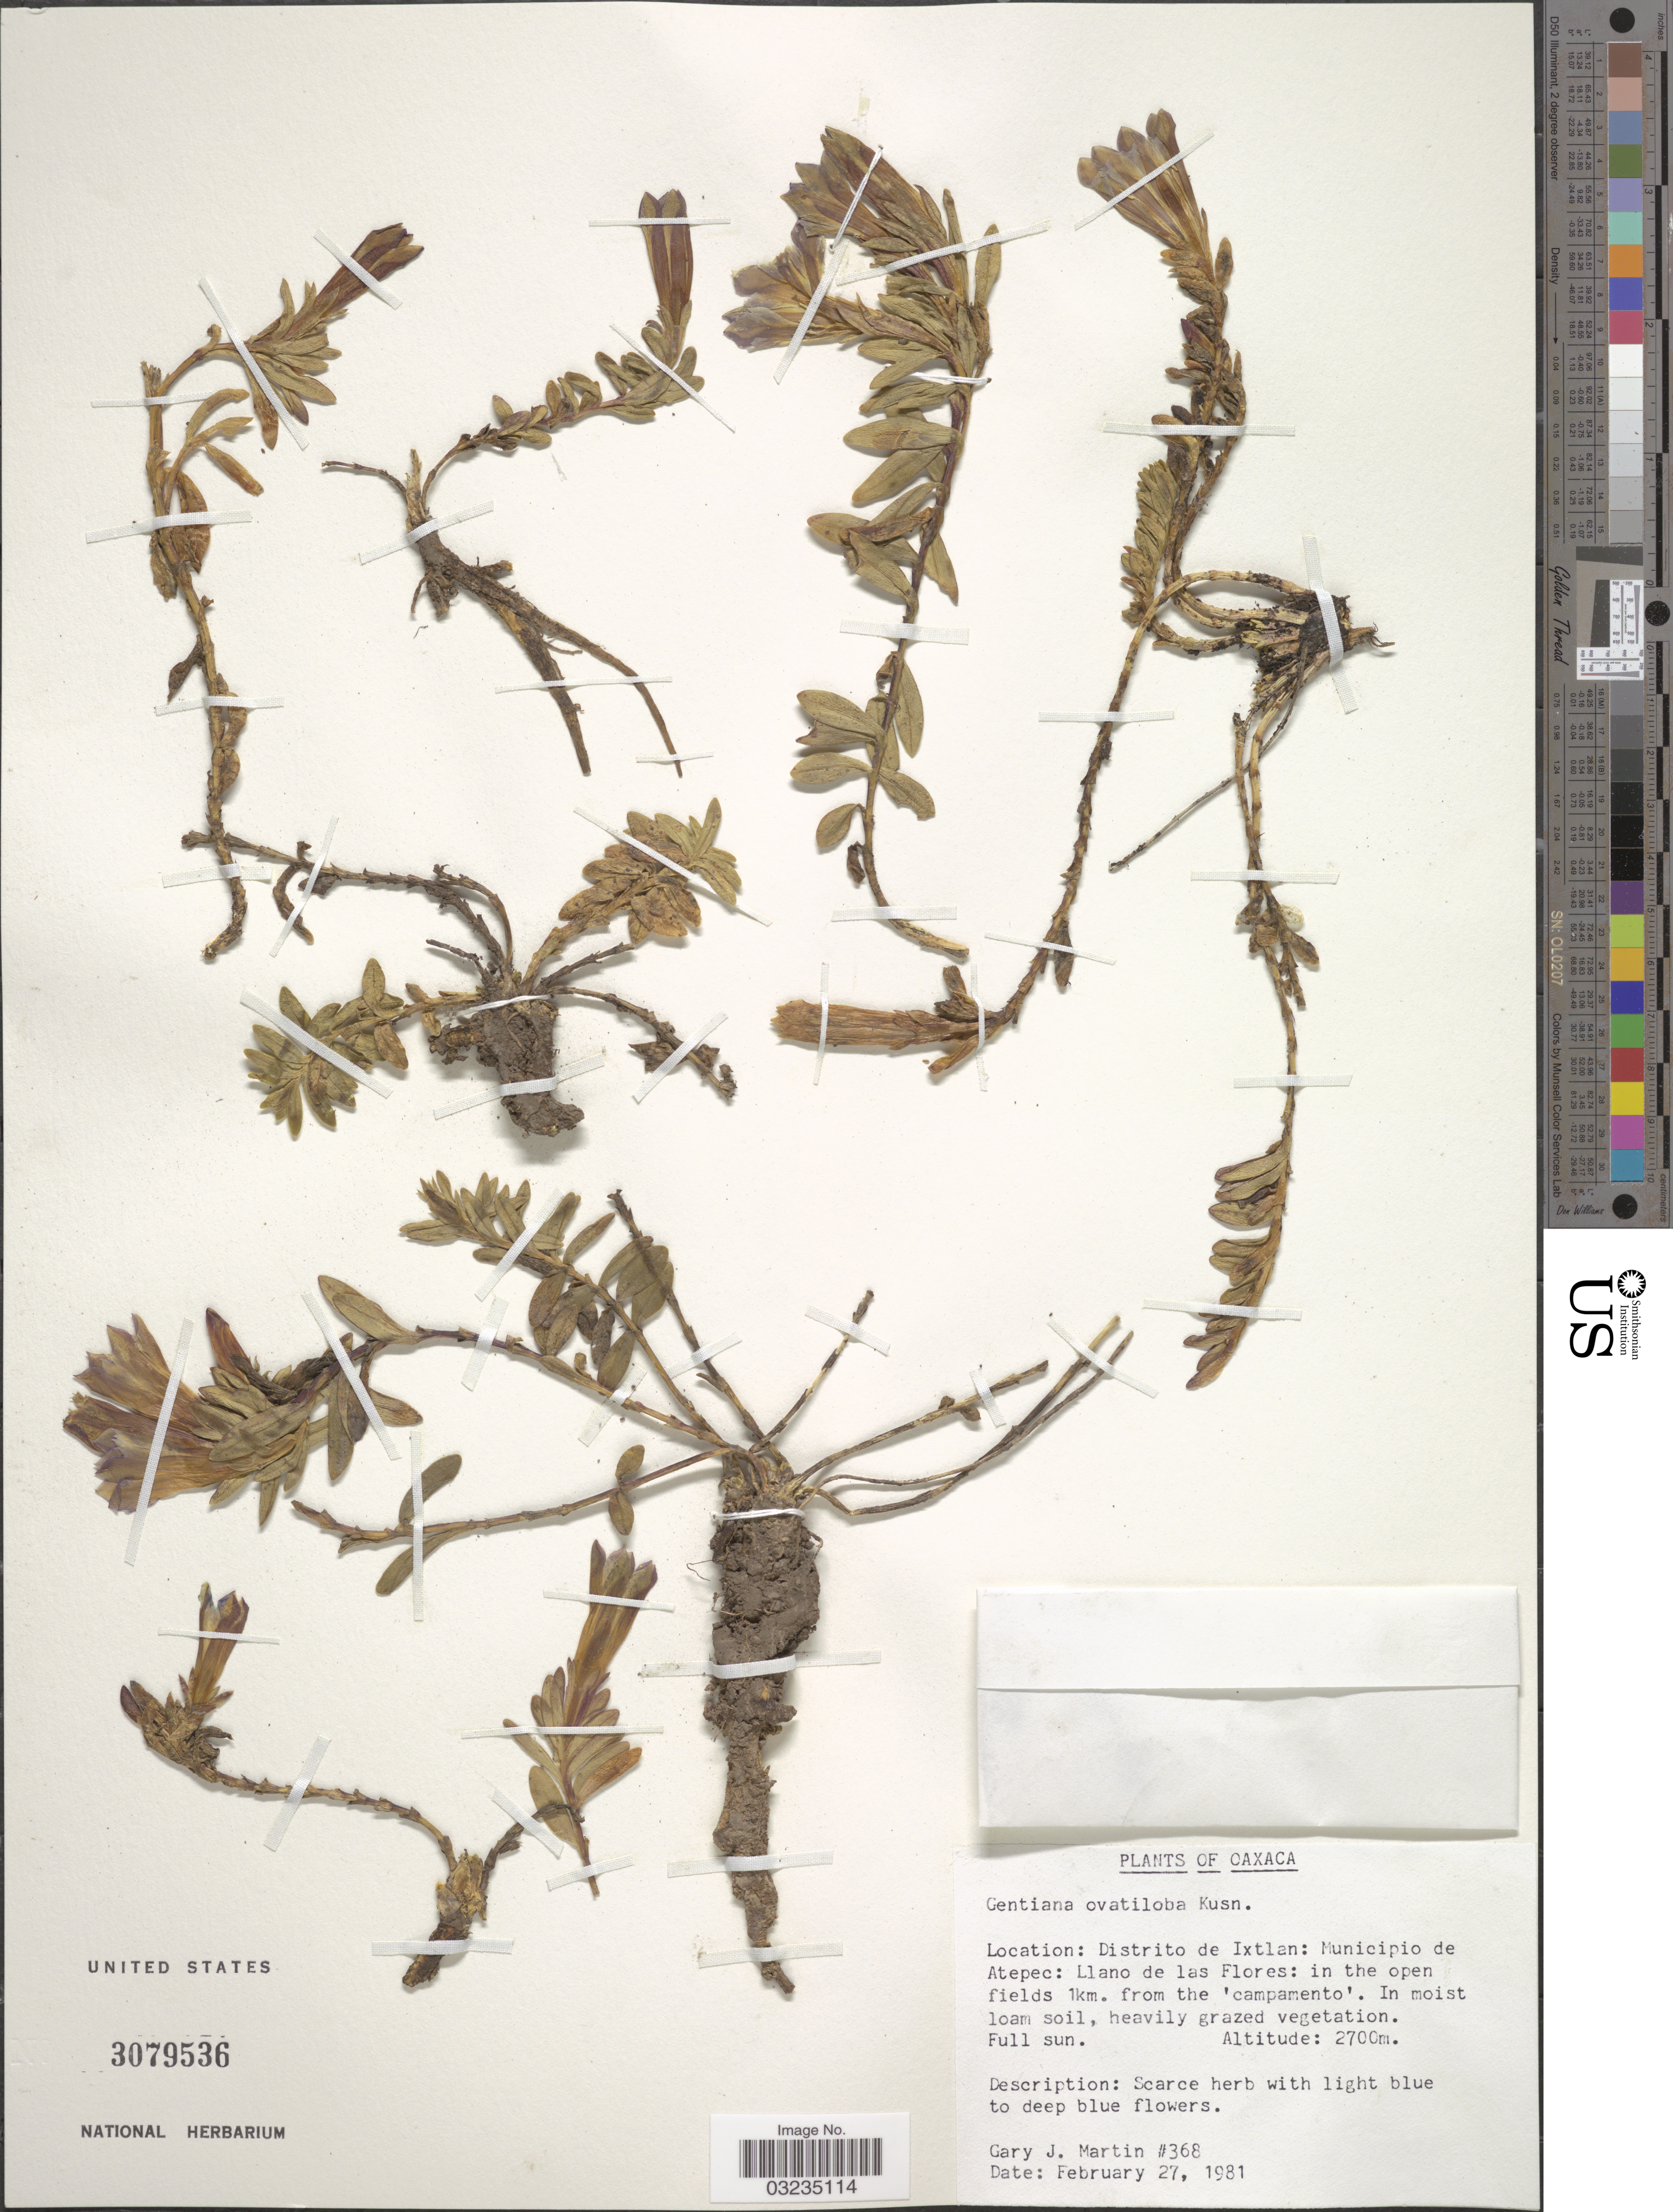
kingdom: Plantae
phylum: Tracheophyta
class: Magnoliopsida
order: Gentianales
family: Gentianaceae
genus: Gentiana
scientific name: Gentiana ovatiloba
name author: Kusn.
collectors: G. J. Martin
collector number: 368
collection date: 1981-02-27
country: Mexico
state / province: Oaxaca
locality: Distrito de Ixtlan: Municipio de Atepec: Llano de las Flores: in the open fields 1km. from the 'campamento'.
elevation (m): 2700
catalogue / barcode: US 3079536